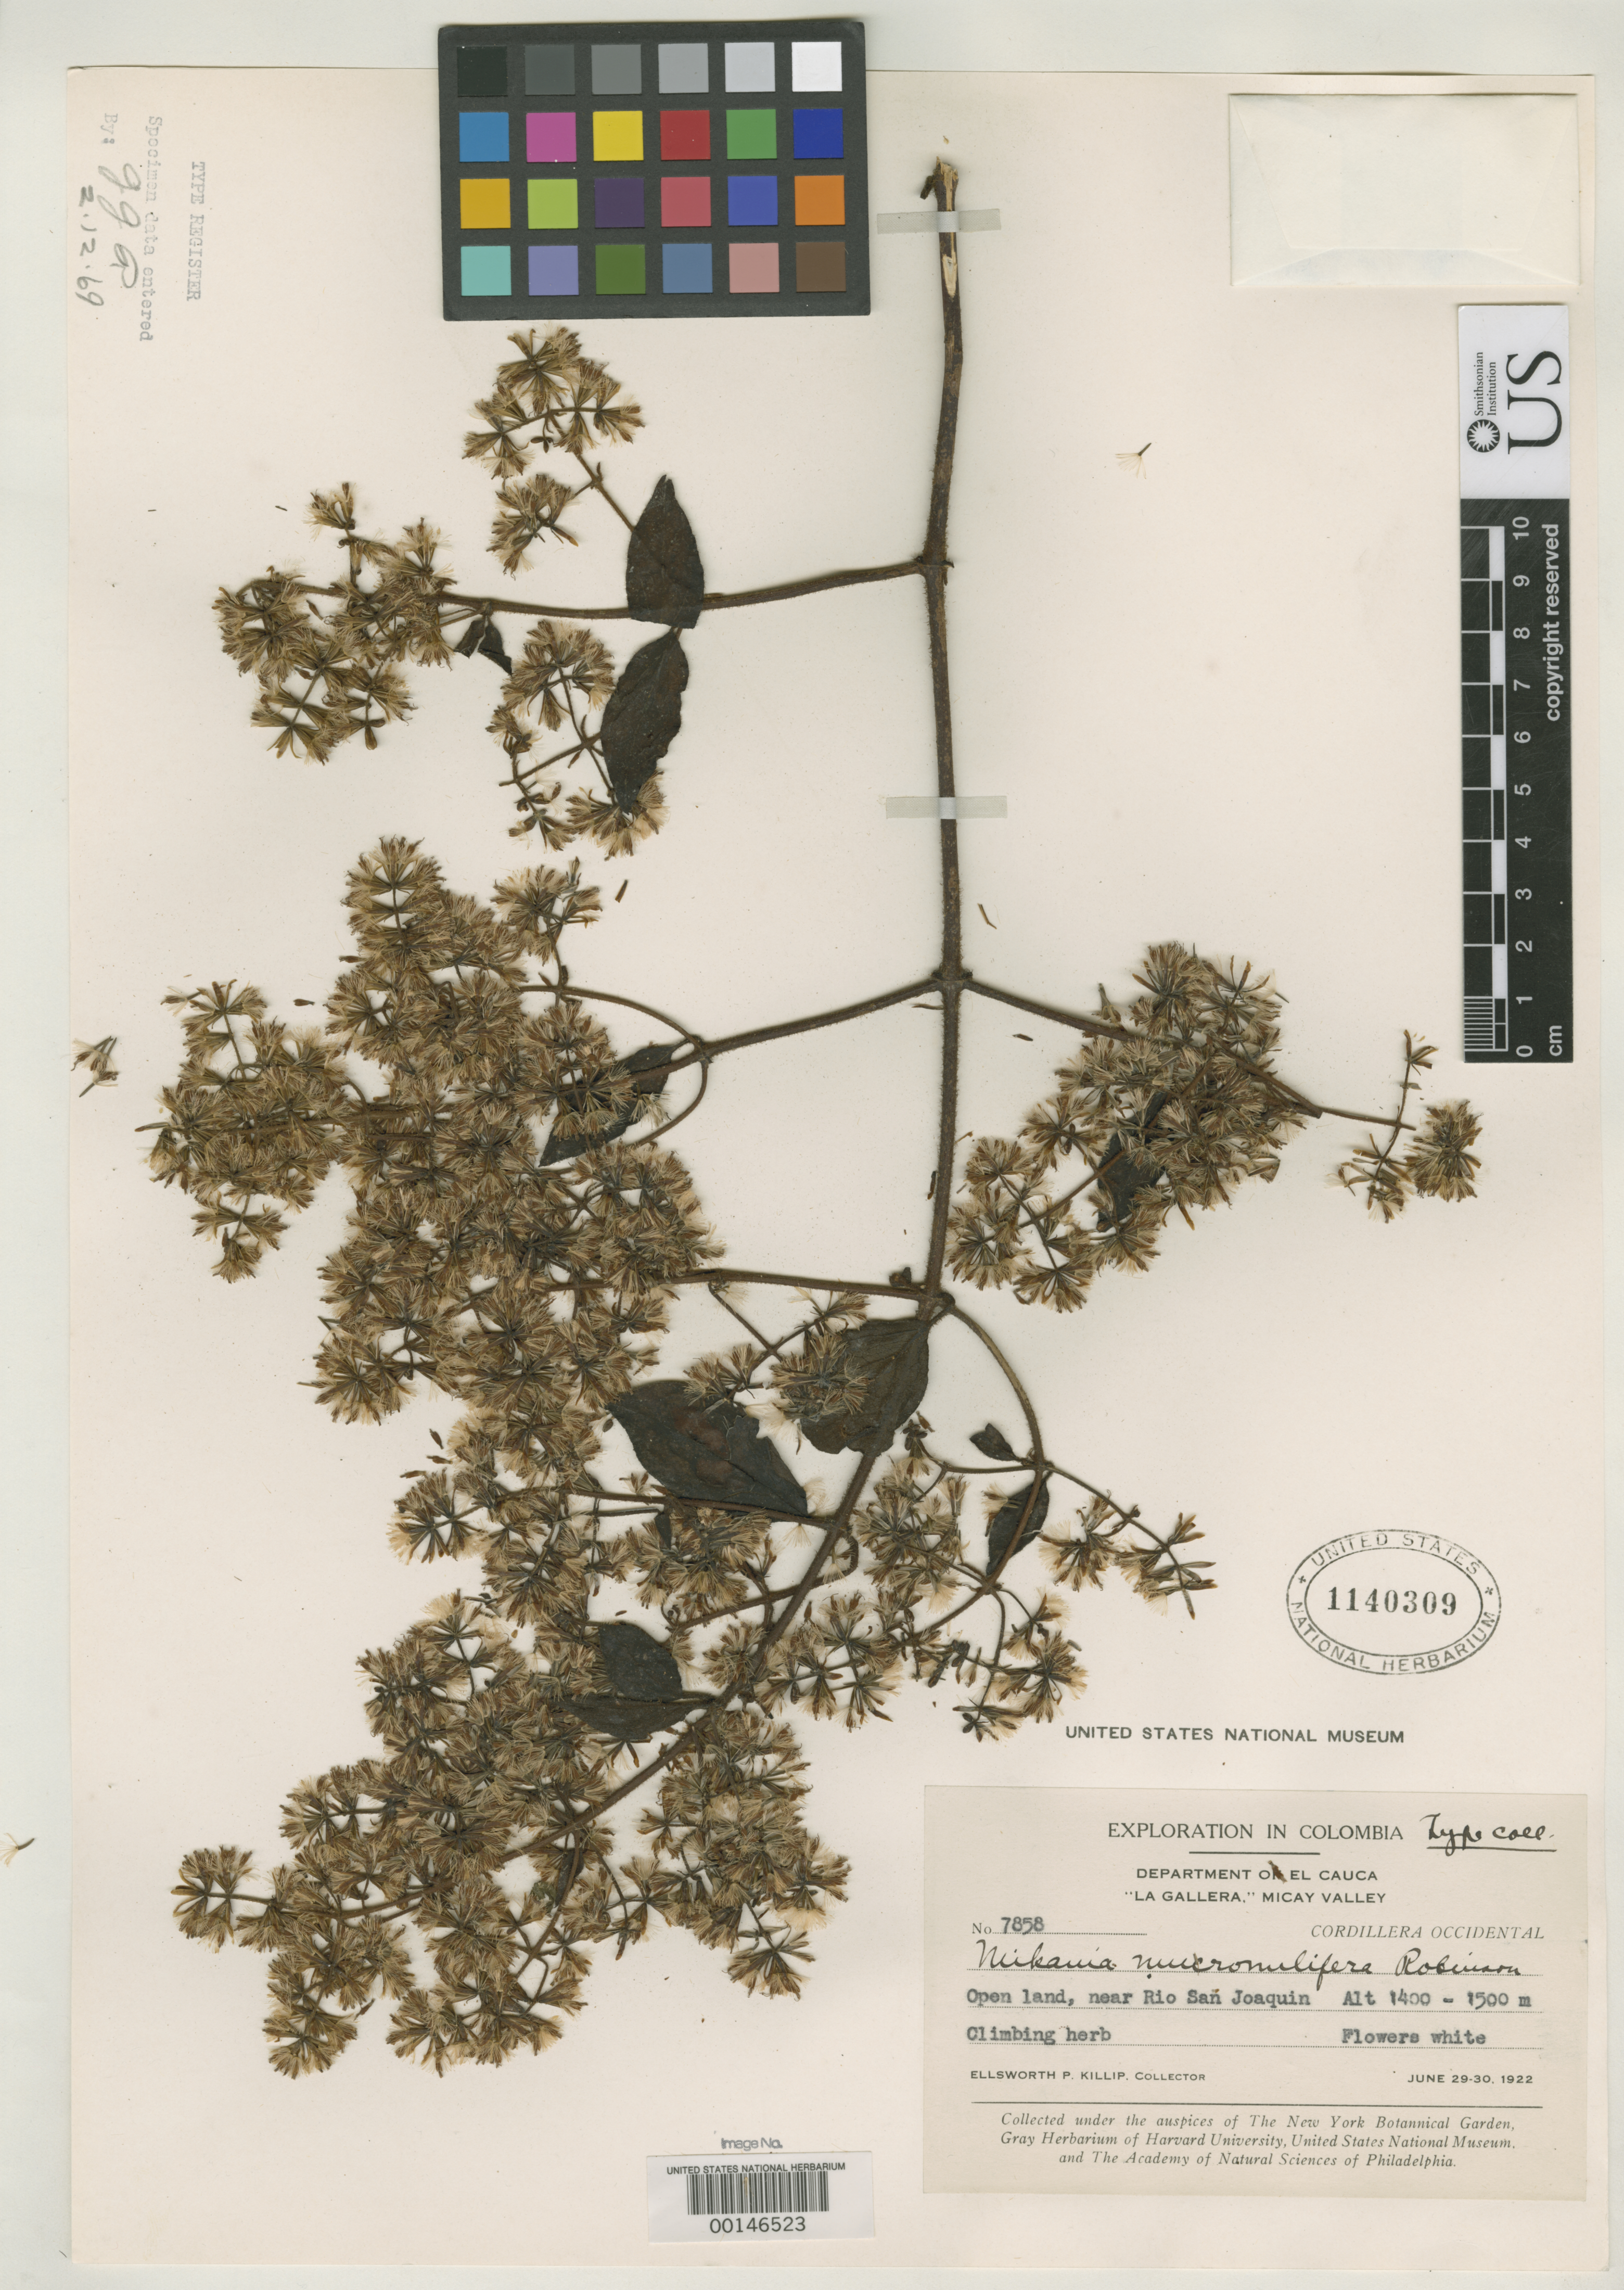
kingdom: Plantae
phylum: Tracheophyta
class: Magnoliopsida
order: Asterales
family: Asteraceae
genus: Mikania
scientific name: Mikania mucronulifera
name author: B.L. Rob.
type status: Isotype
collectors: E. P. Killip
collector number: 7858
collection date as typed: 29 Jun 1922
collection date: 1922-06-29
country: Colombia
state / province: Cauca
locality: Micay Valley, near Rio San Joaquin, La Gallera.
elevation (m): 1400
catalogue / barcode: US 1140309